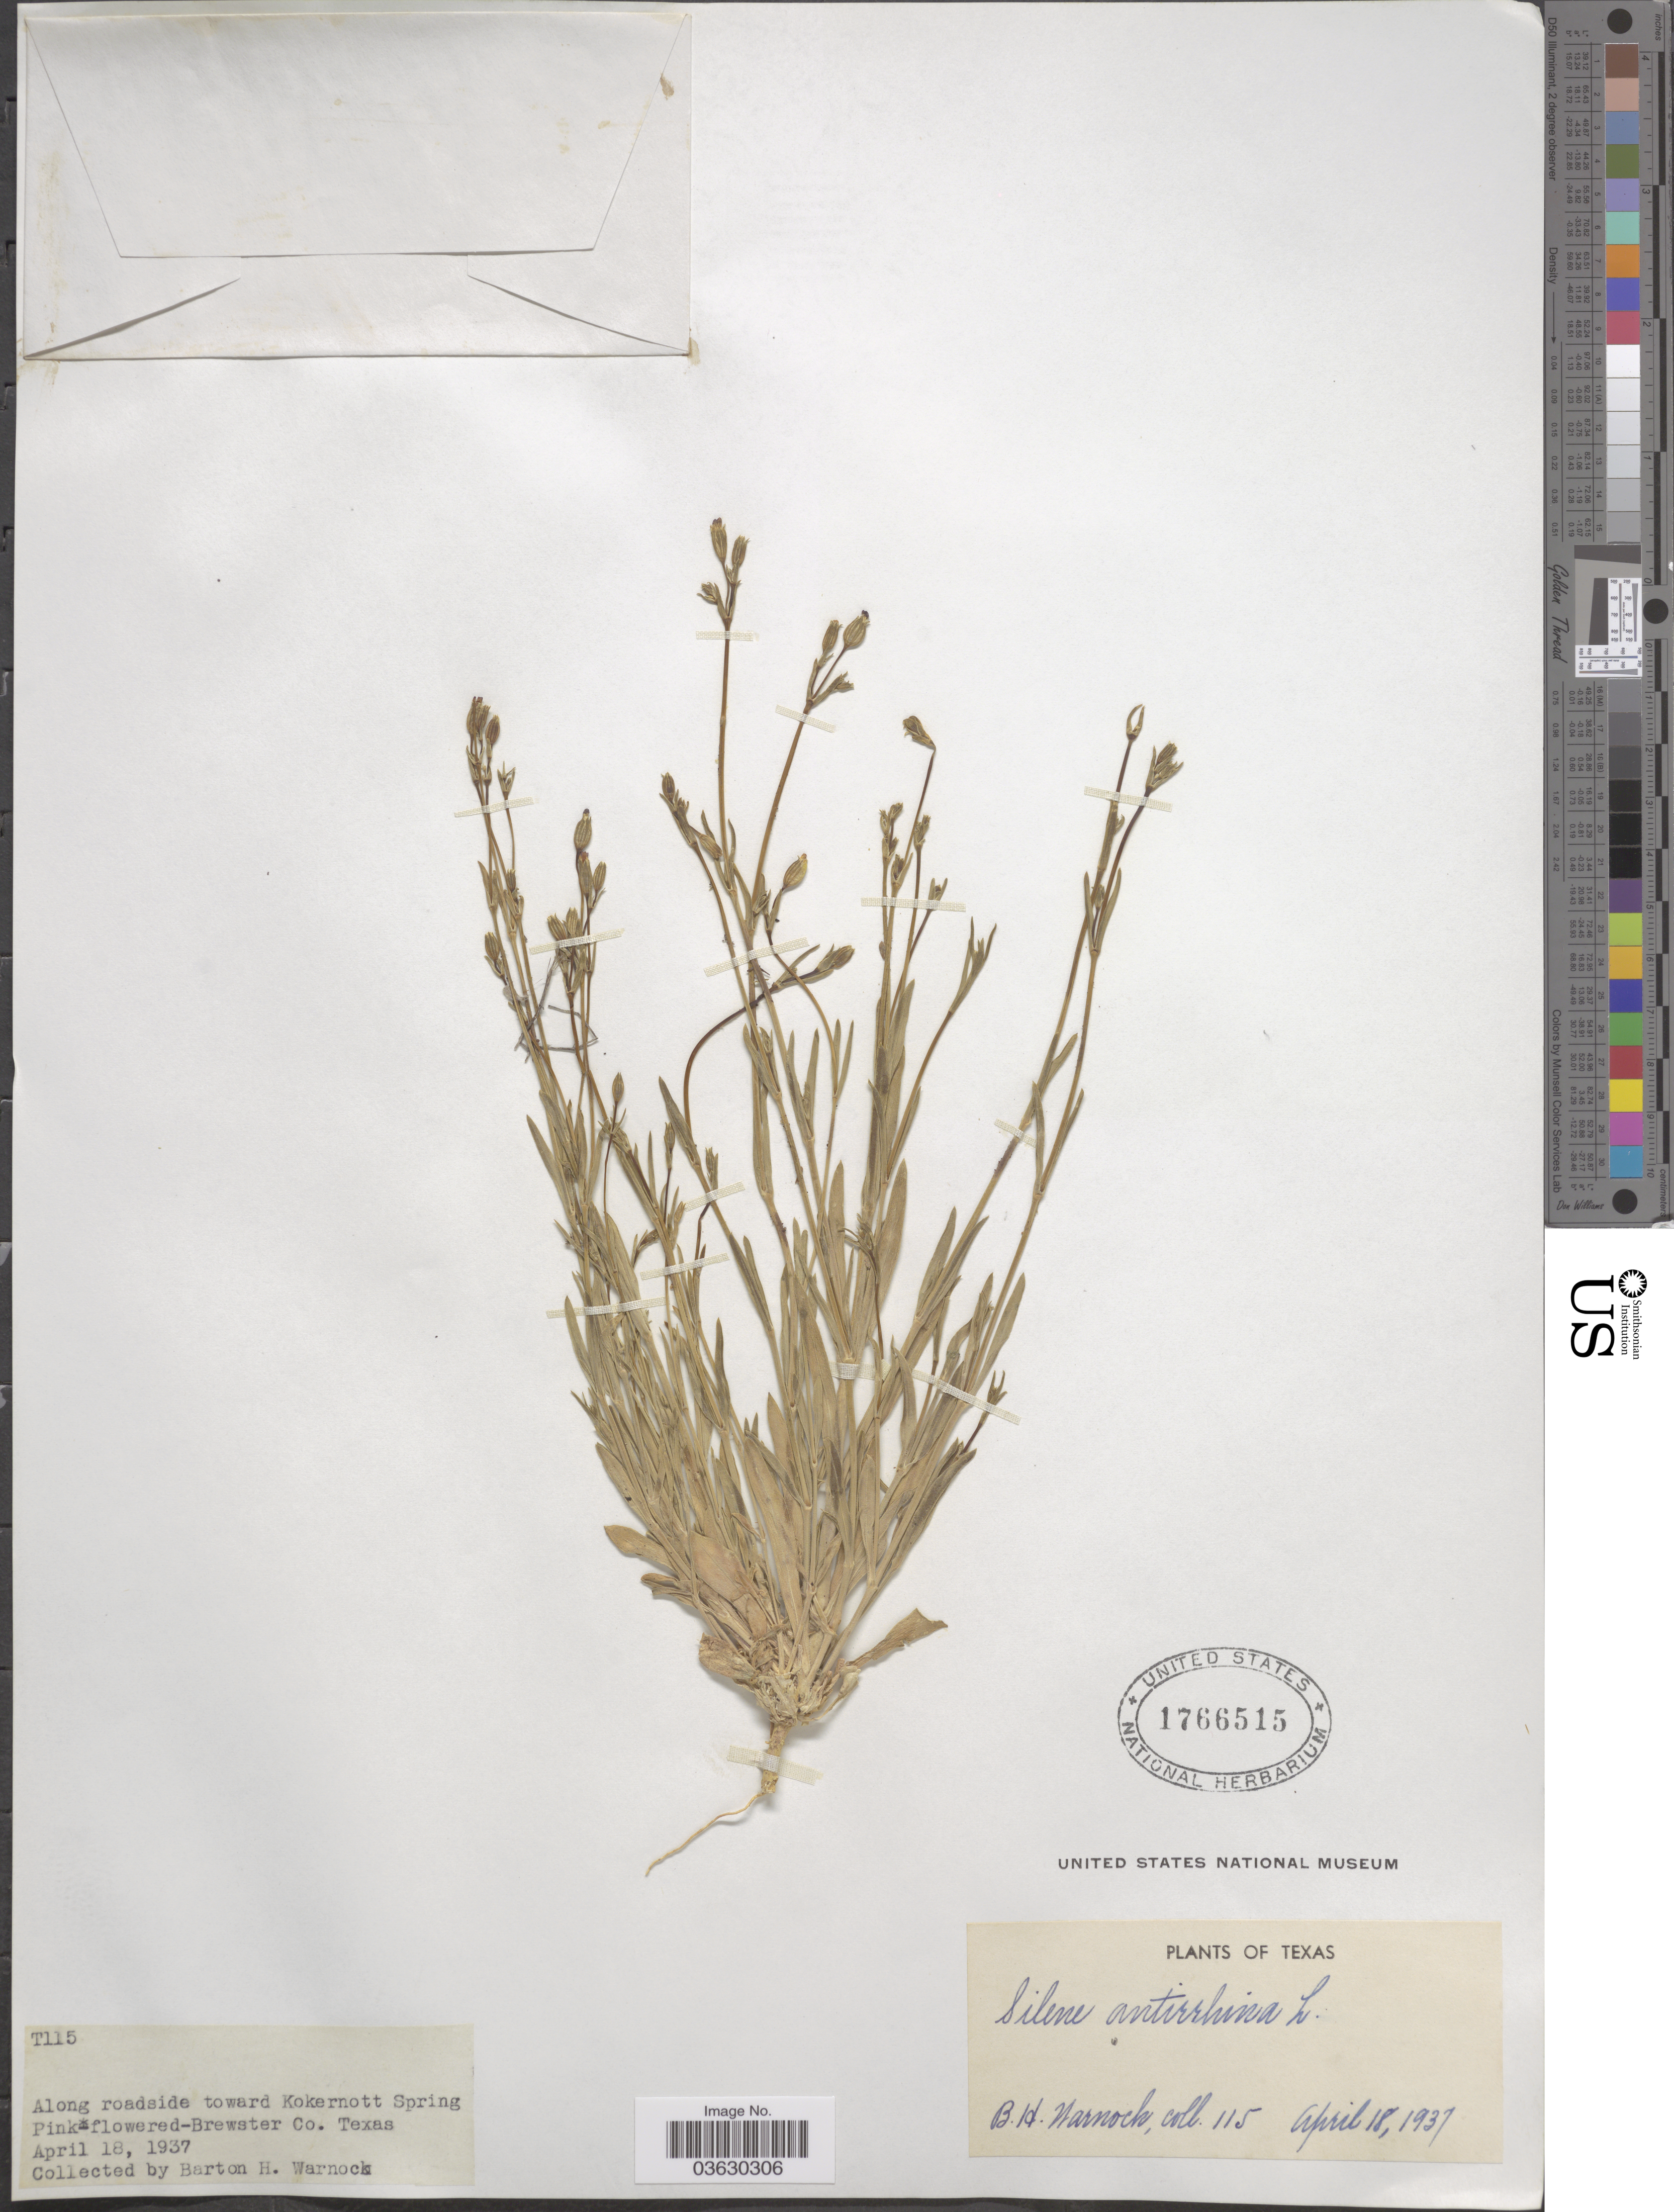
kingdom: Plantae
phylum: Tracheophyta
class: Magnoliopsida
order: Caryophyllales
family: Caryophyllaceae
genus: Silene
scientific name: Silene antirrhina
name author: L.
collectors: B. H. Warnock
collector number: T115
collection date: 1937-04-18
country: United States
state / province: Texas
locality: Along roadside toward Kokernott Spring. Brewster Co.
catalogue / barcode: US 1766515